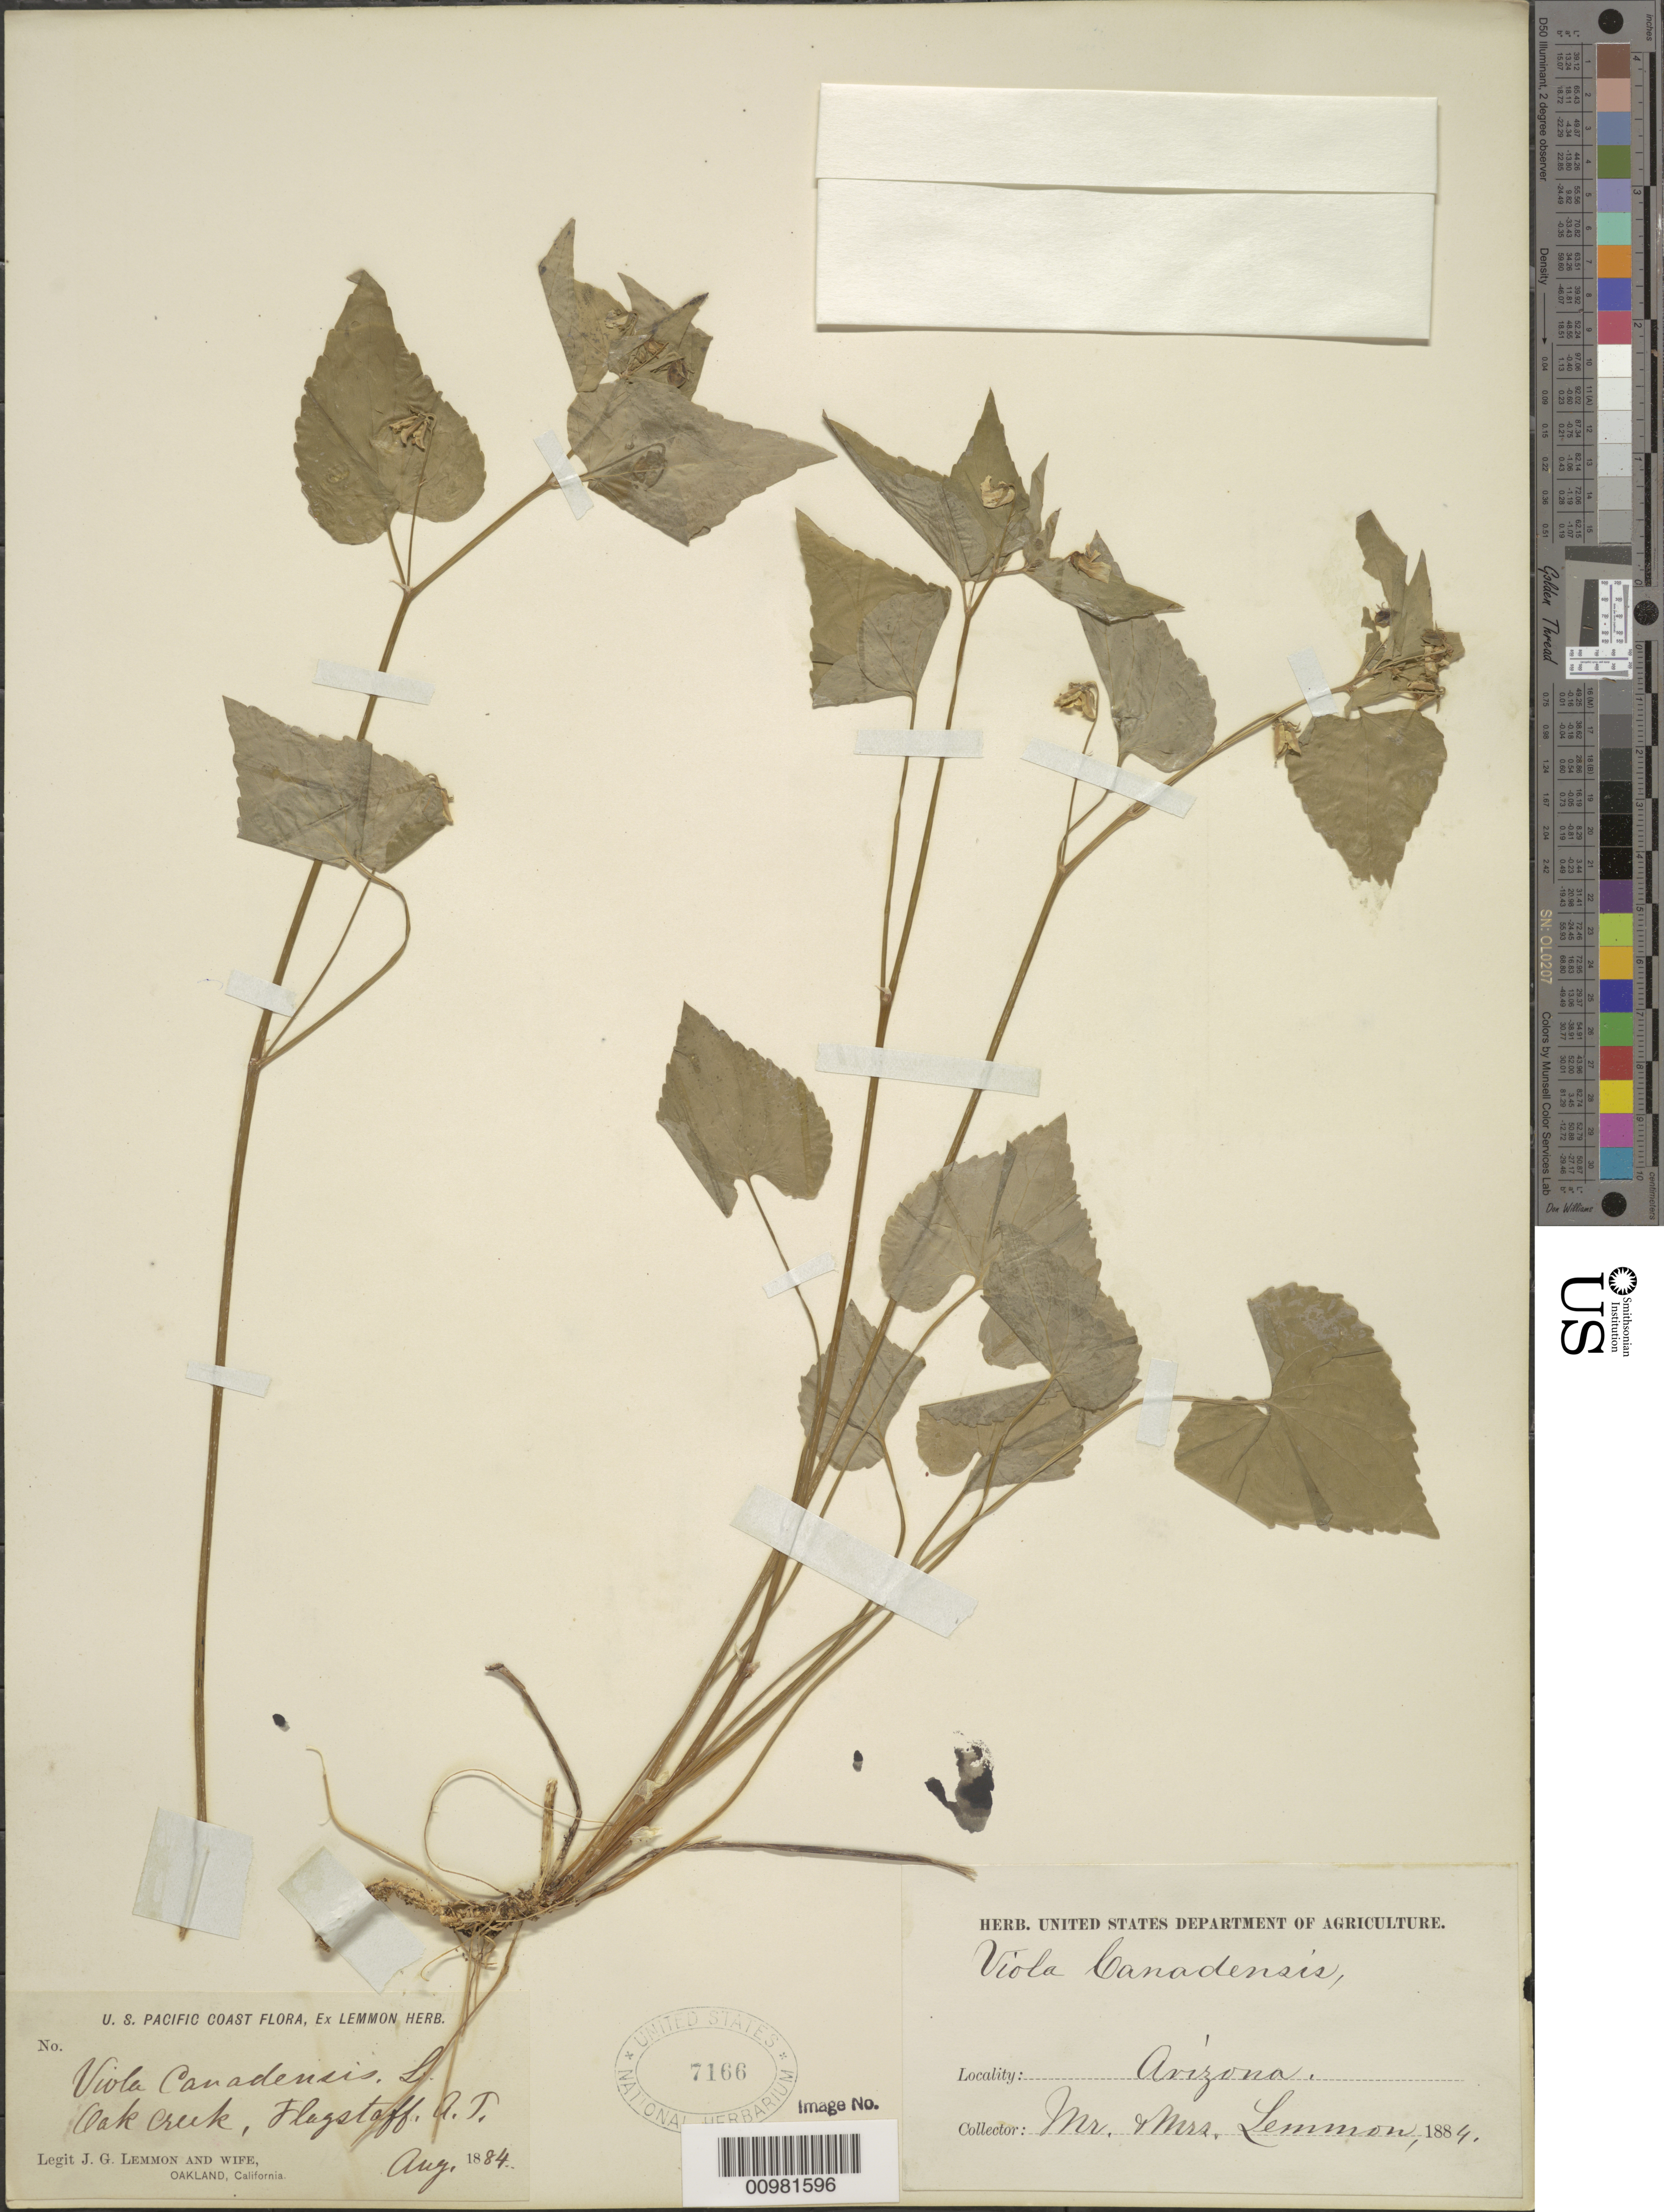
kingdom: Plantae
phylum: Tracheophyta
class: Magnoliopsida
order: Malpighiales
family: Violaceae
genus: Viola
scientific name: Viola canadensis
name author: L.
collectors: J. G. Lemmon & Mrs. J. G. Lemmon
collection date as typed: Aug 1884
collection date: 1884-08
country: United States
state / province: Arizona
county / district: Coconino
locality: Flagstaff, Oak Creek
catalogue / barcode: US 7166